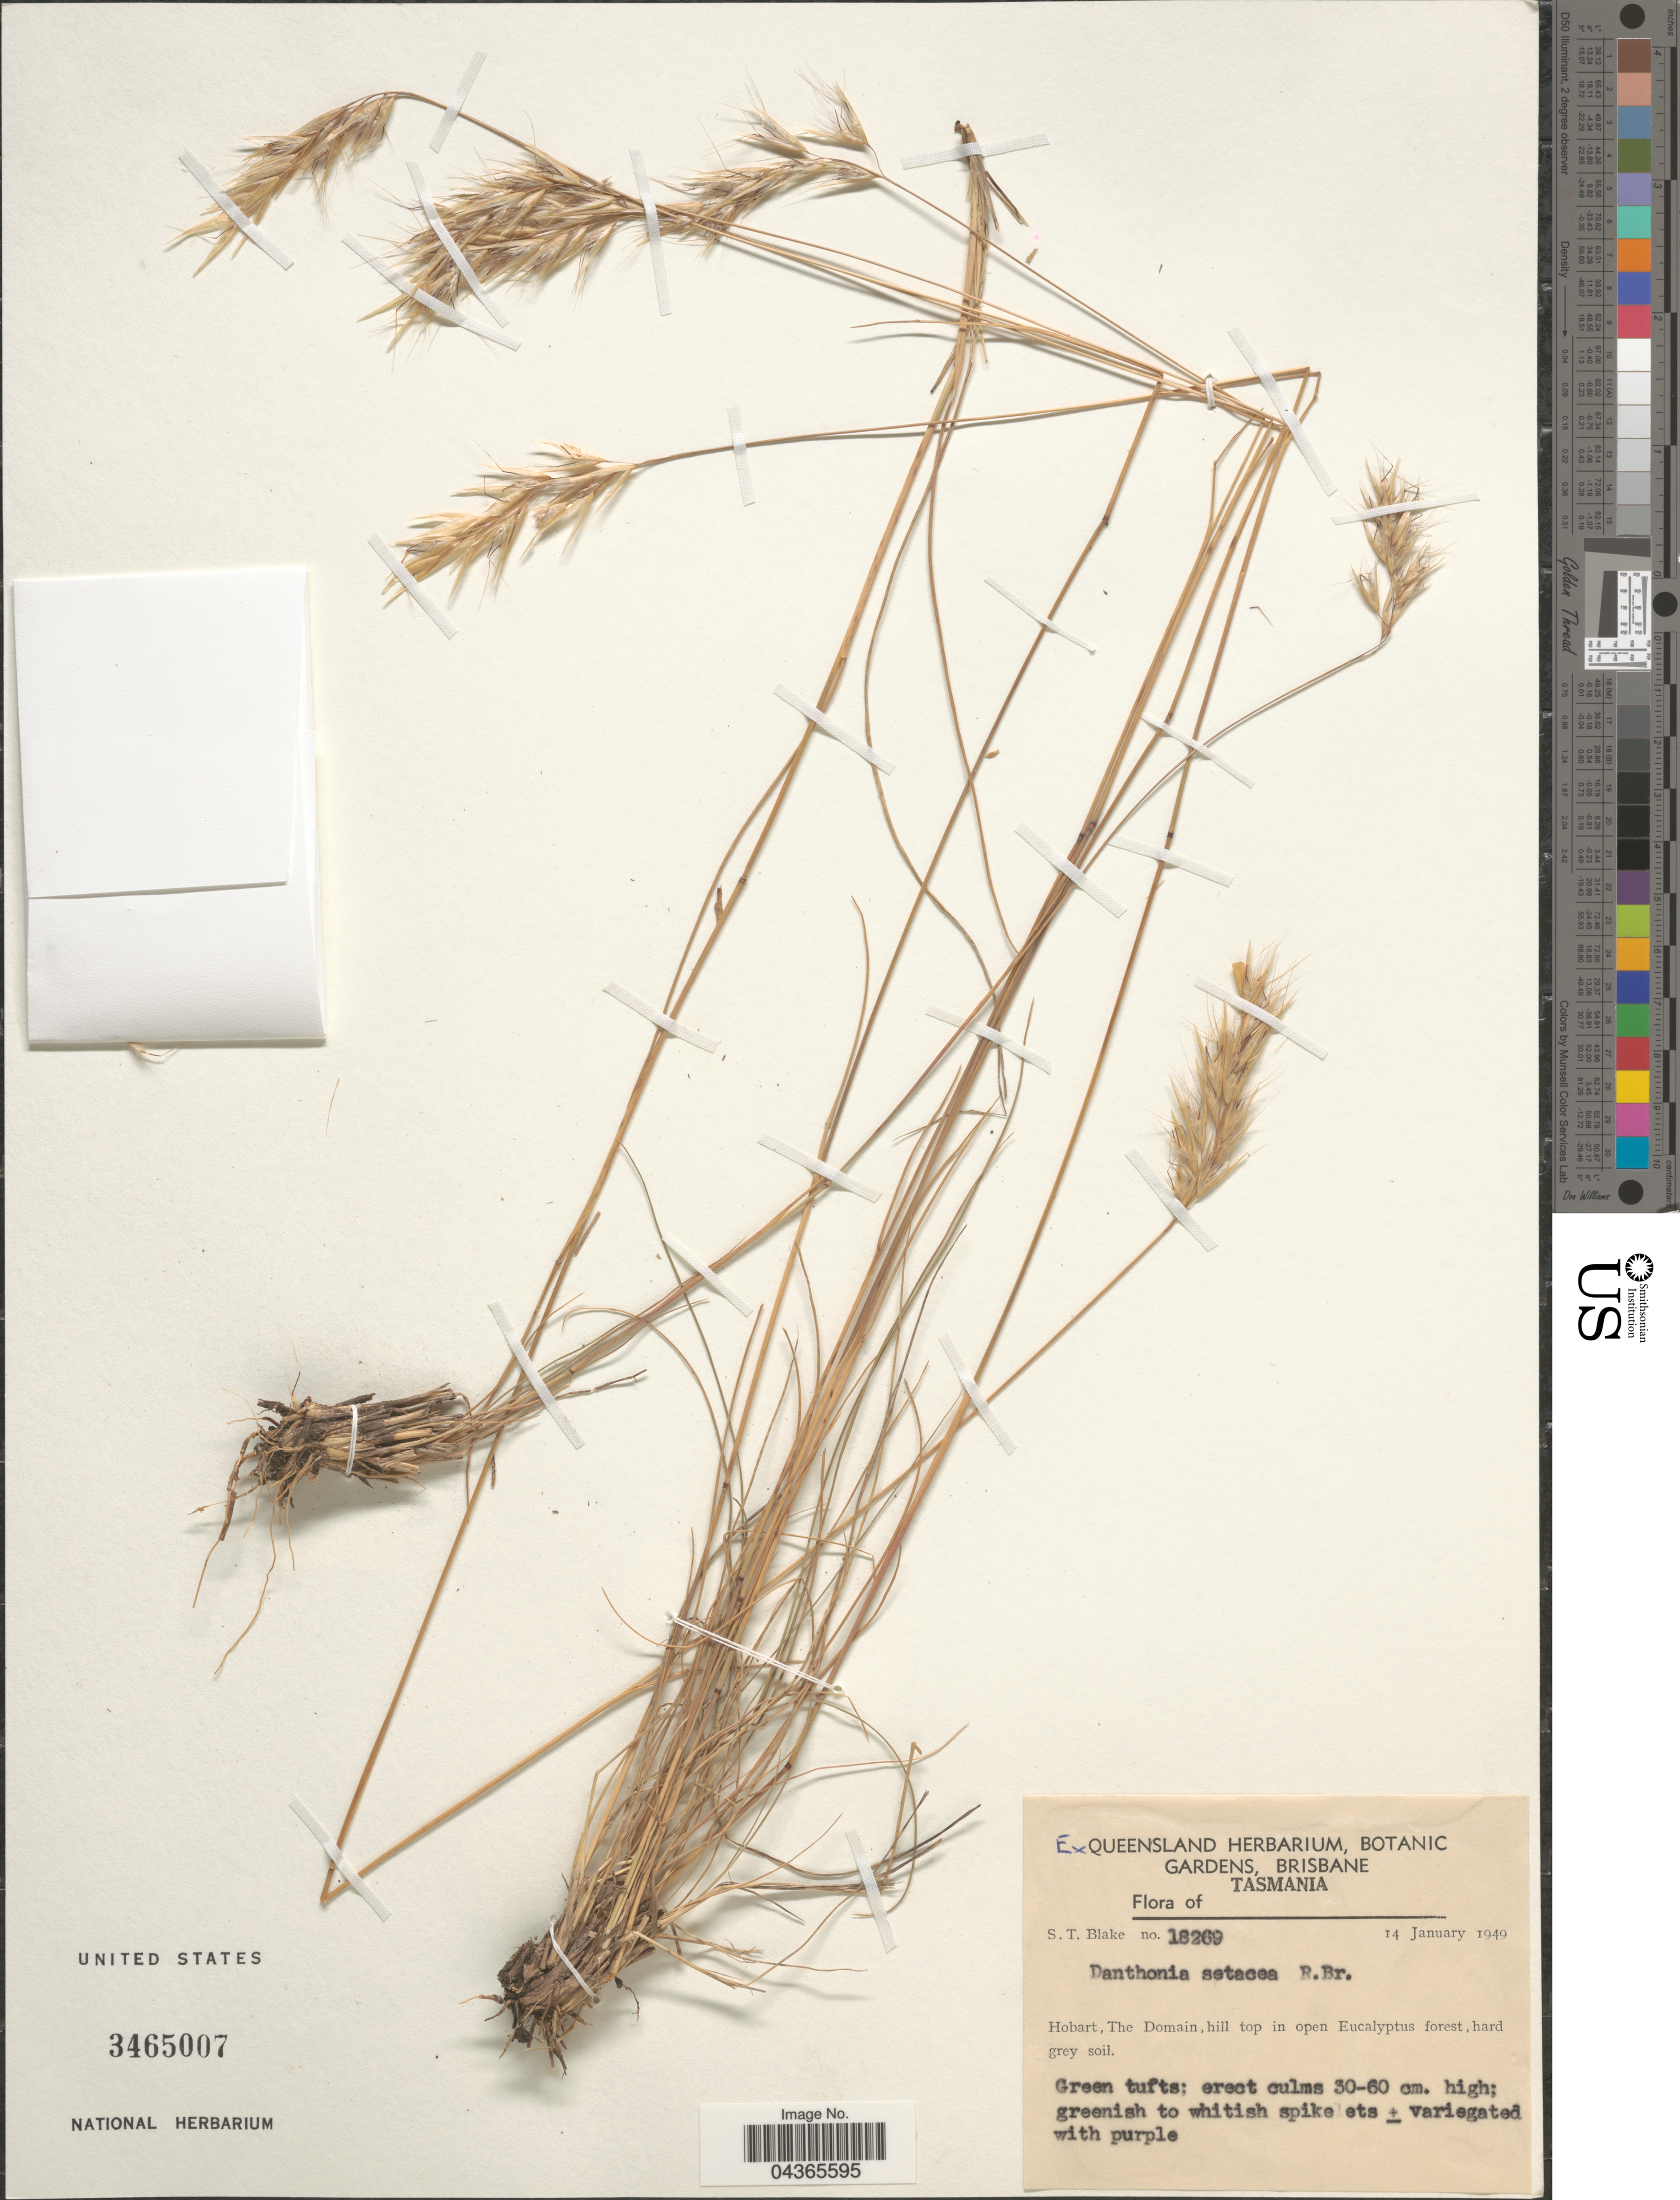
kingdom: Plantae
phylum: Tracheophyta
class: Liliopsida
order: Poales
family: Poaceae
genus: Rytidosperma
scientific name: Rytidosperma setaceum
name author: (R. Br.) Connor & Edgar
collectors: S. T. Blake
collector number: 18269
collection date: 1949-01-14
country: Australia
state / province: Tasmania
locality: Hobart, The Domain, hill top.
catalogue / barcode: US 3465007